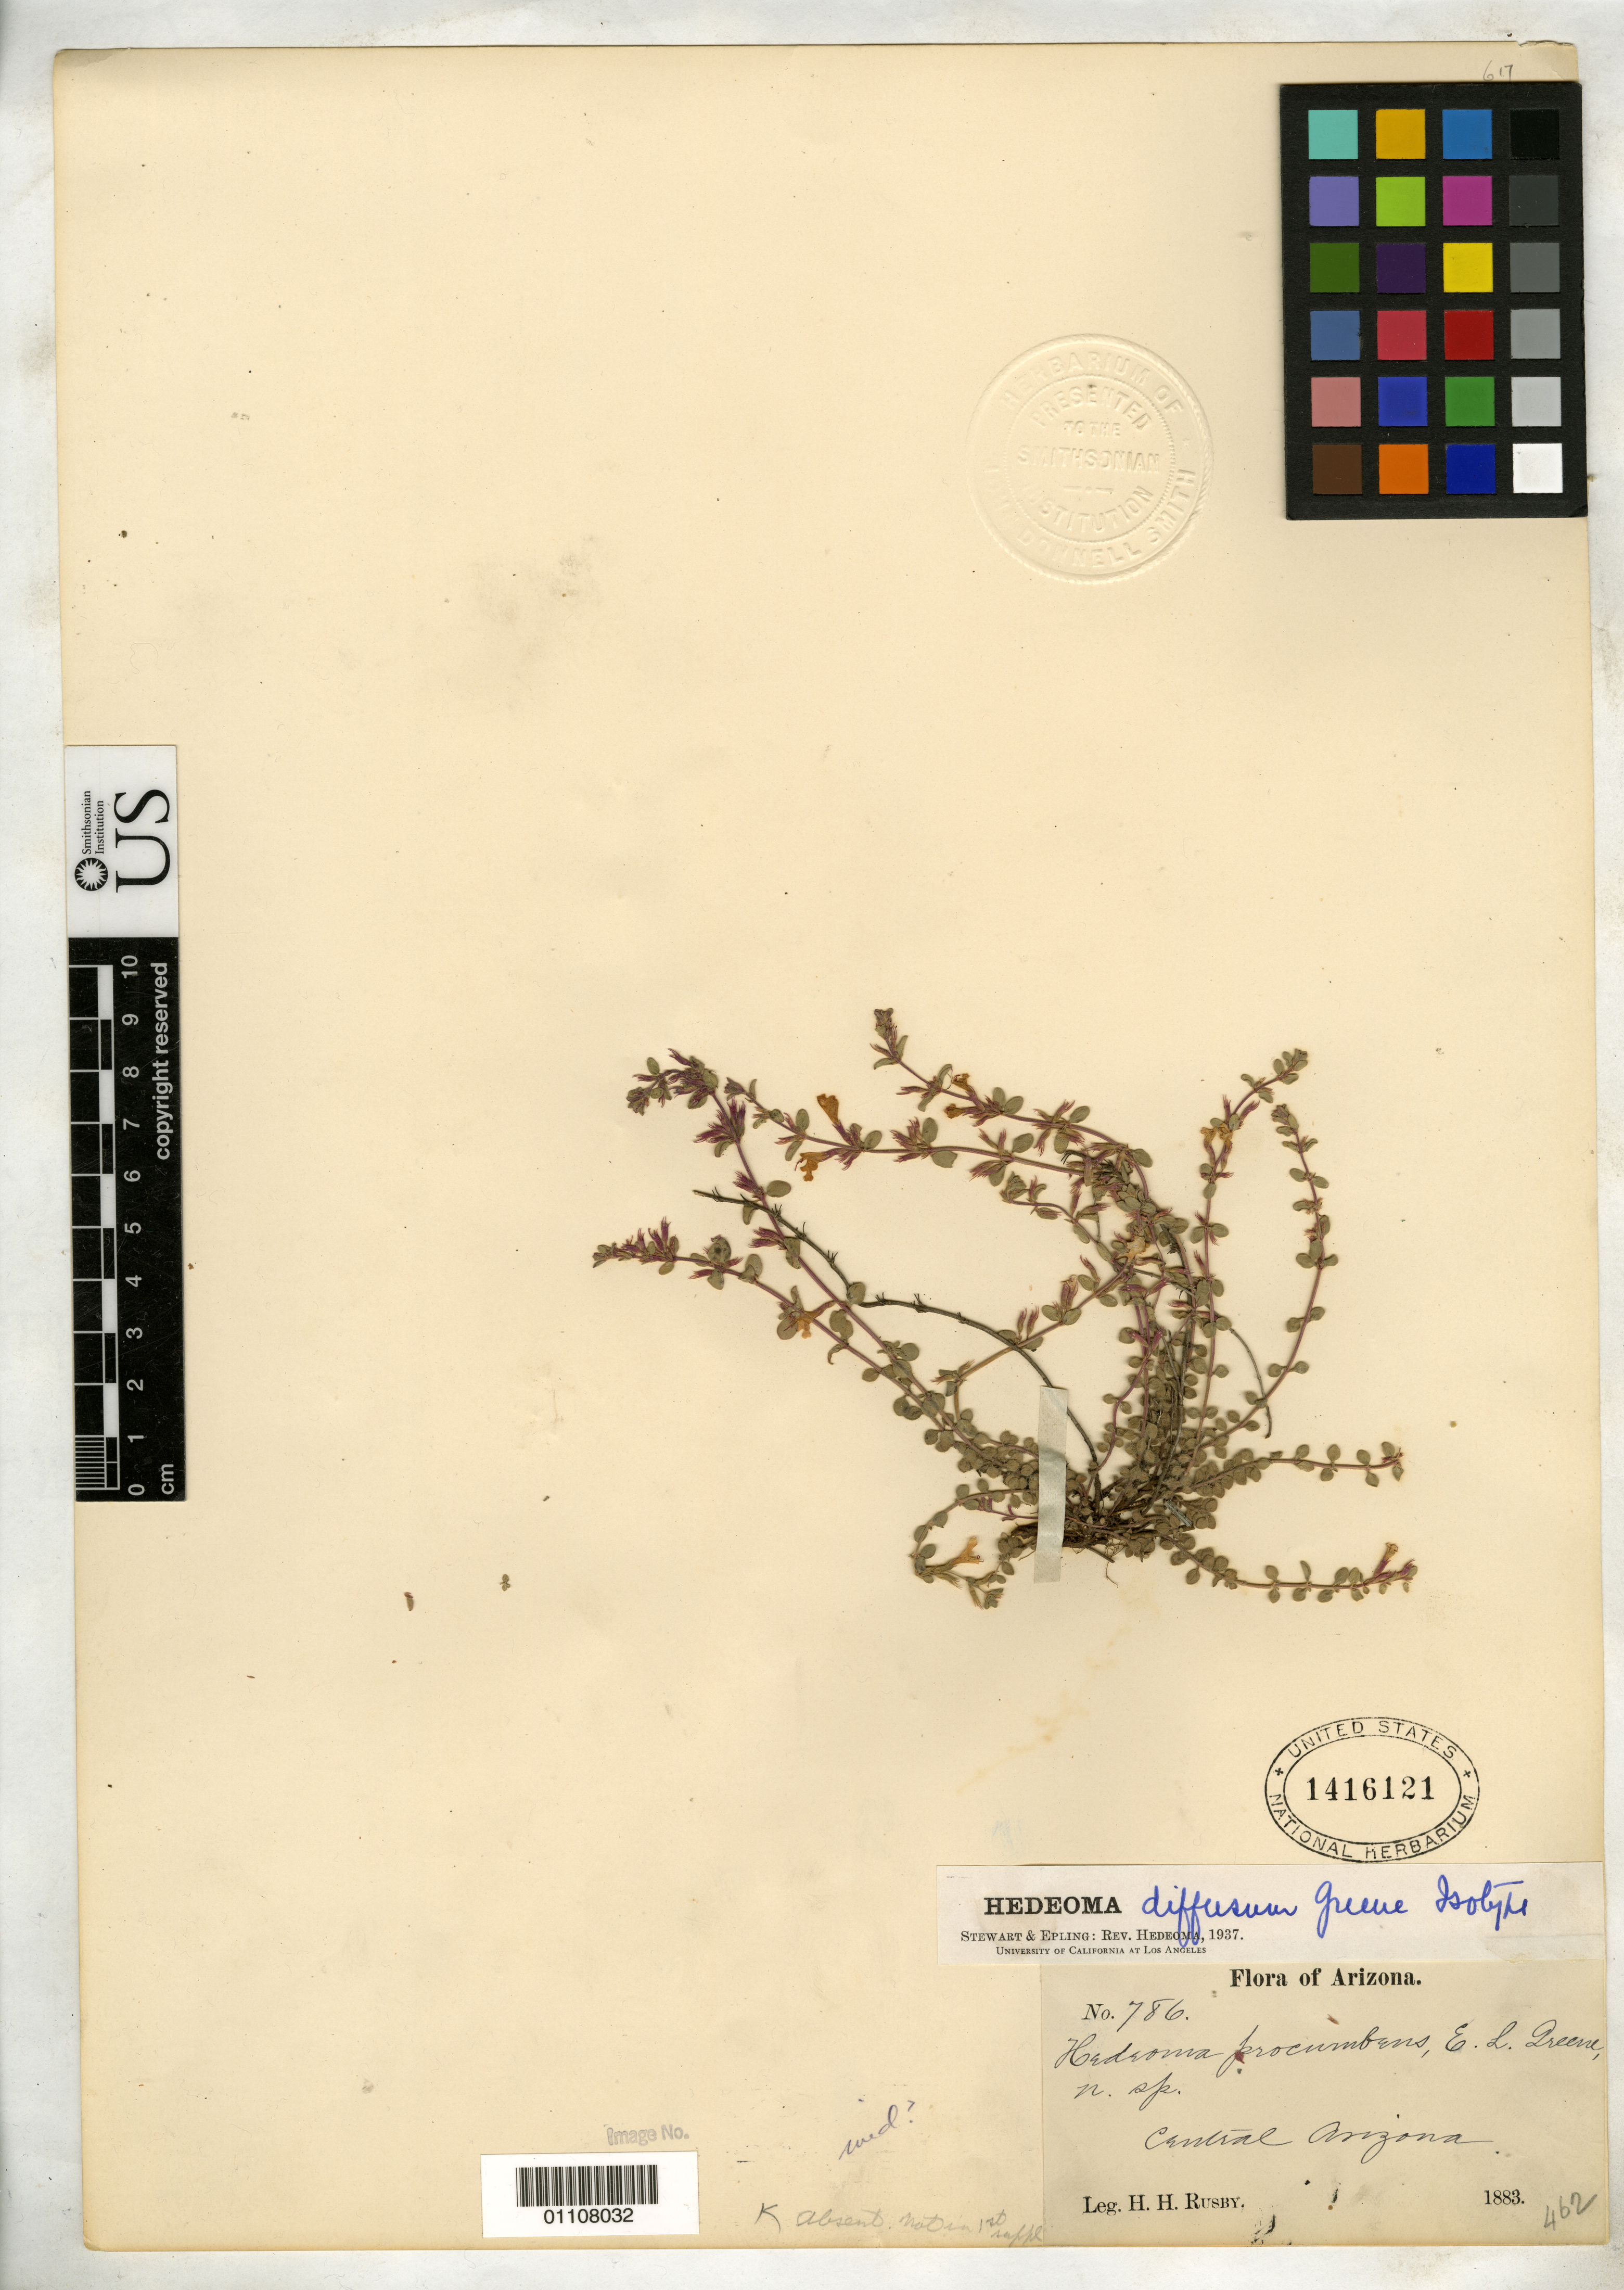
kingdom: Plantae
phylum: Tracheophyta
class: Magnoliopsida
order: Lamiales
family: Lamiaceae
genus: Hedeoma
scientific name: Hedeoma diffusa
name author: Greene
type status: Isotype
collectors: H. H. Rusby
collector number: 786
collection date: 1883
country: United States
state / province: Arizona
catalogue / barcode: US 1416121